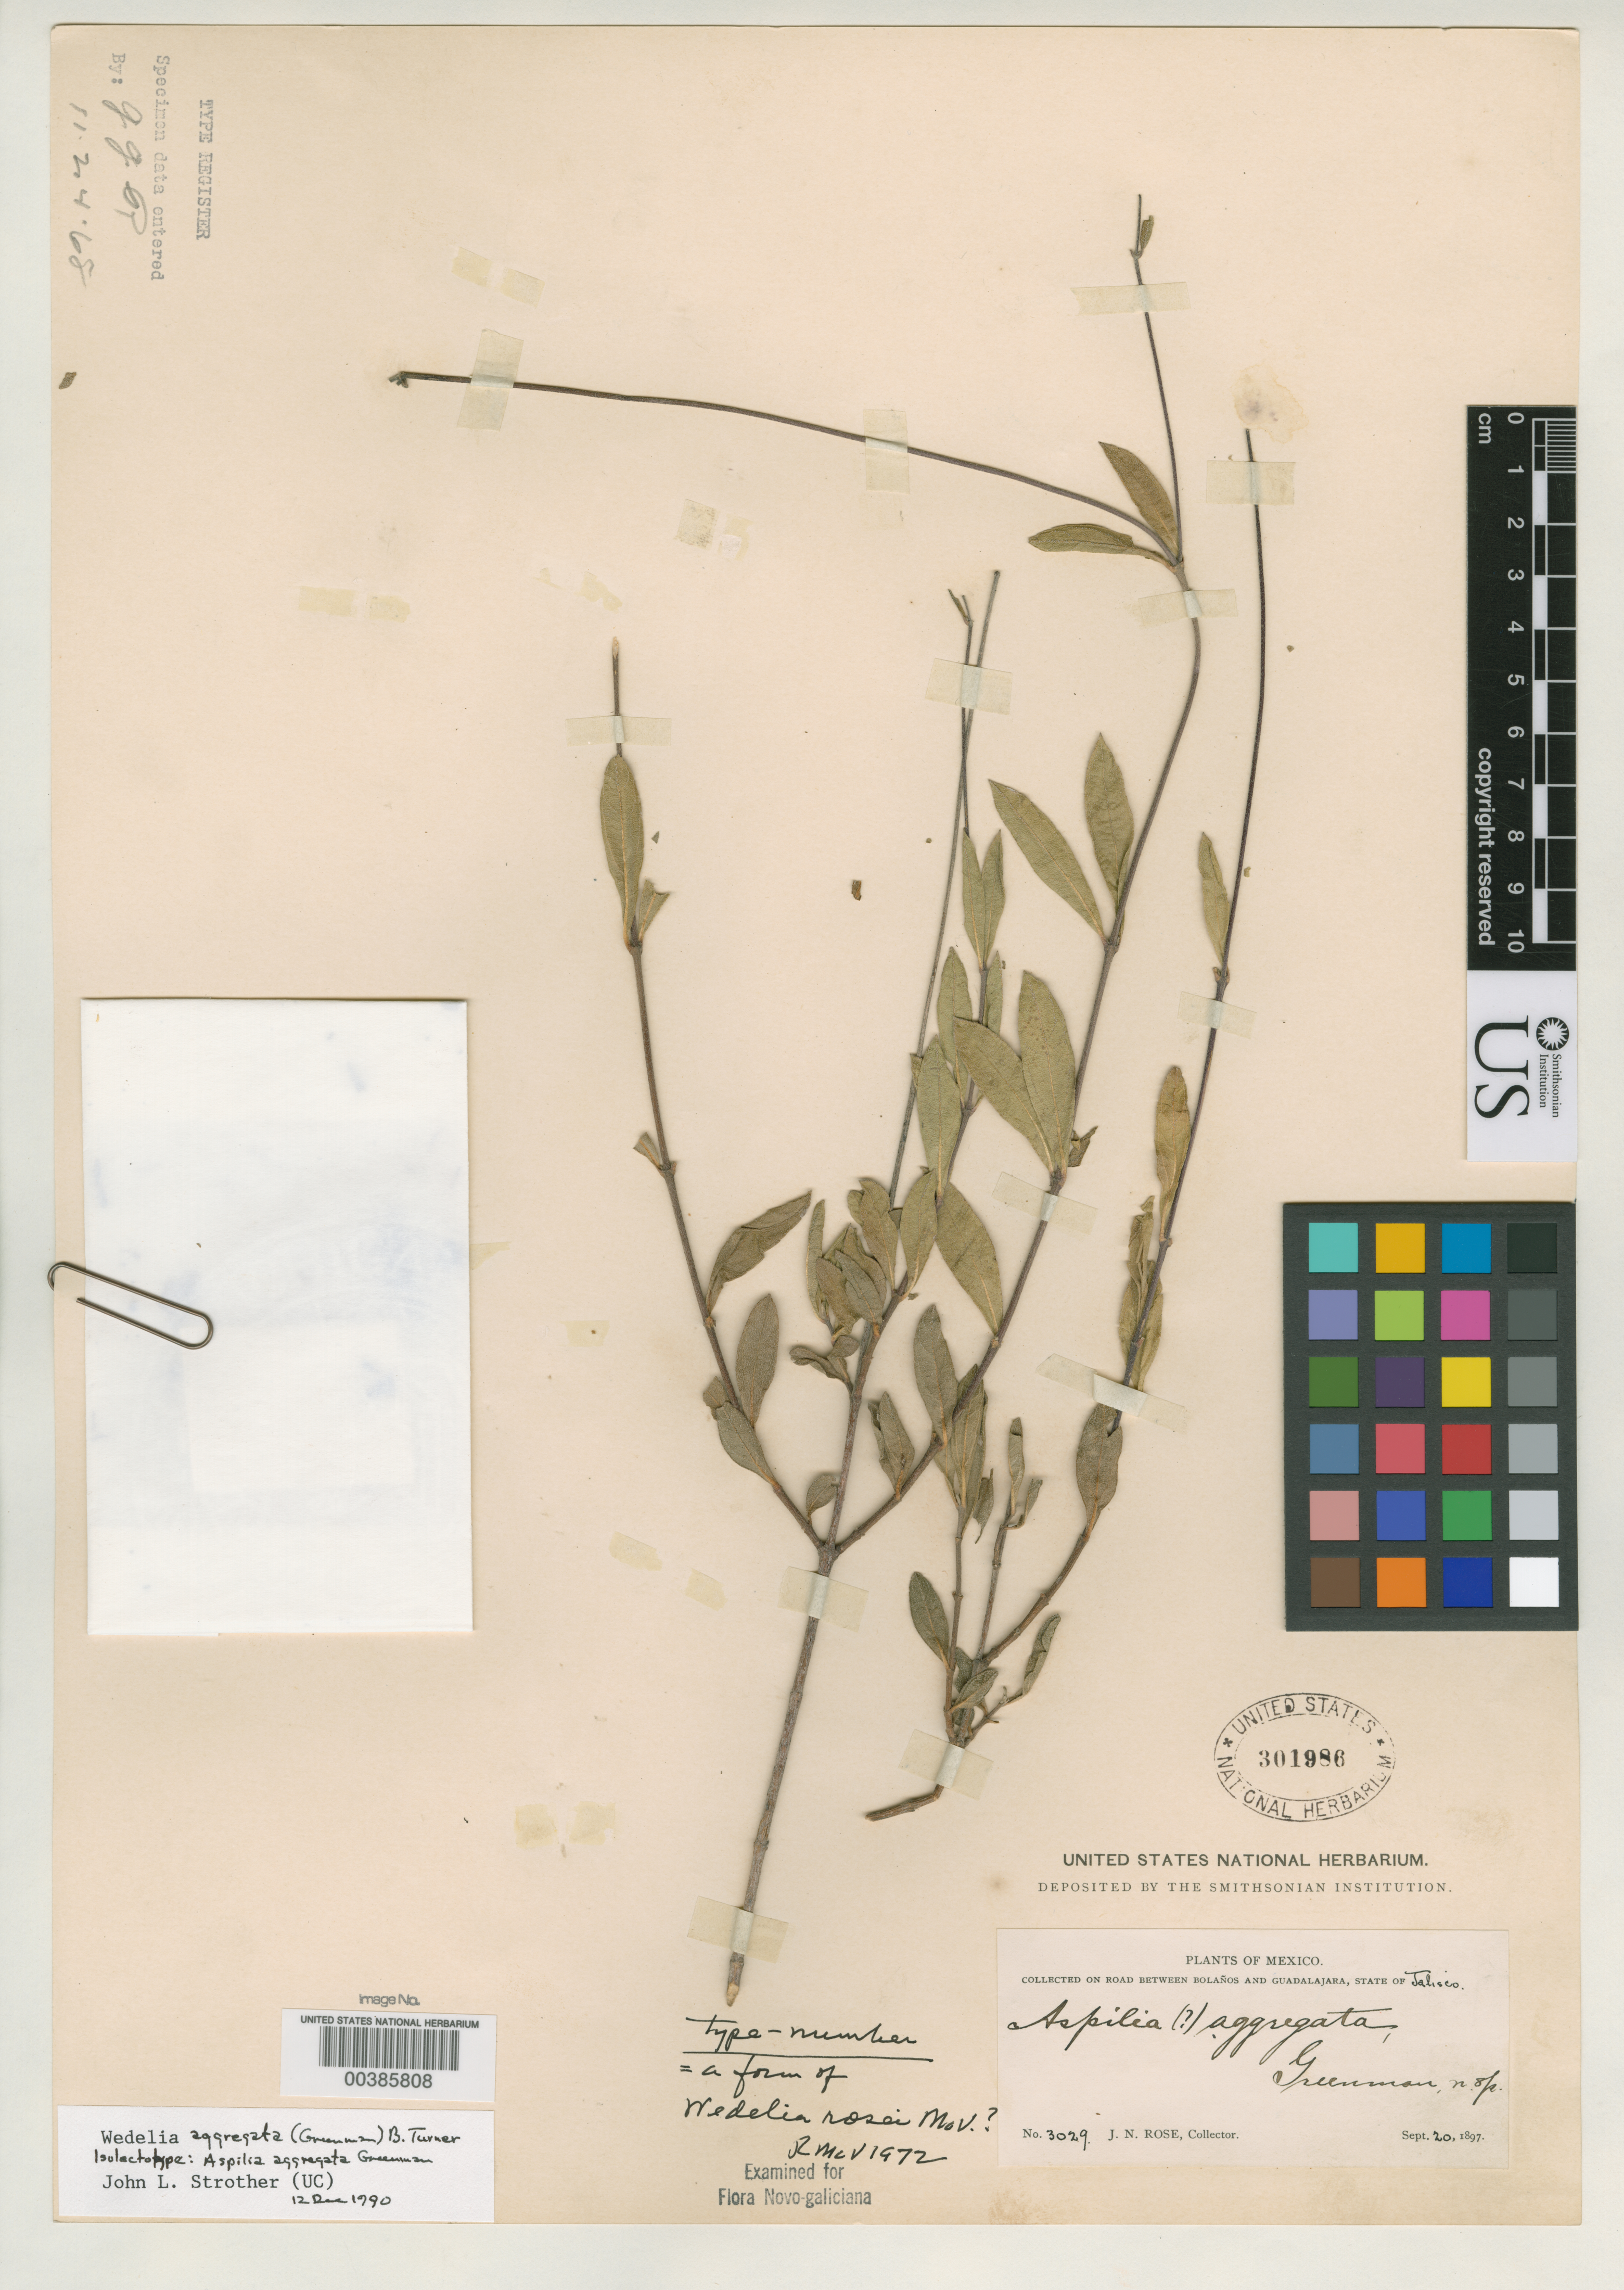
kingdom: Plantae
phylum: Tracheophyta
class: Magnoliopsida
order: Asterales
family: Asteraceae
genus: Aspilia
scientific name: Aspilia aggregata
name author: Greenm.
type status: Isosyntype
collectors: J. N. Rose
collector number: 3029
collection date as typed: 20 Sep 1897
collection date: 1897-09-20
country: Mexico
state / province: Jalisco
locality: Between Bolanos and Guadalajara.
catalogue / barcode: US 301986